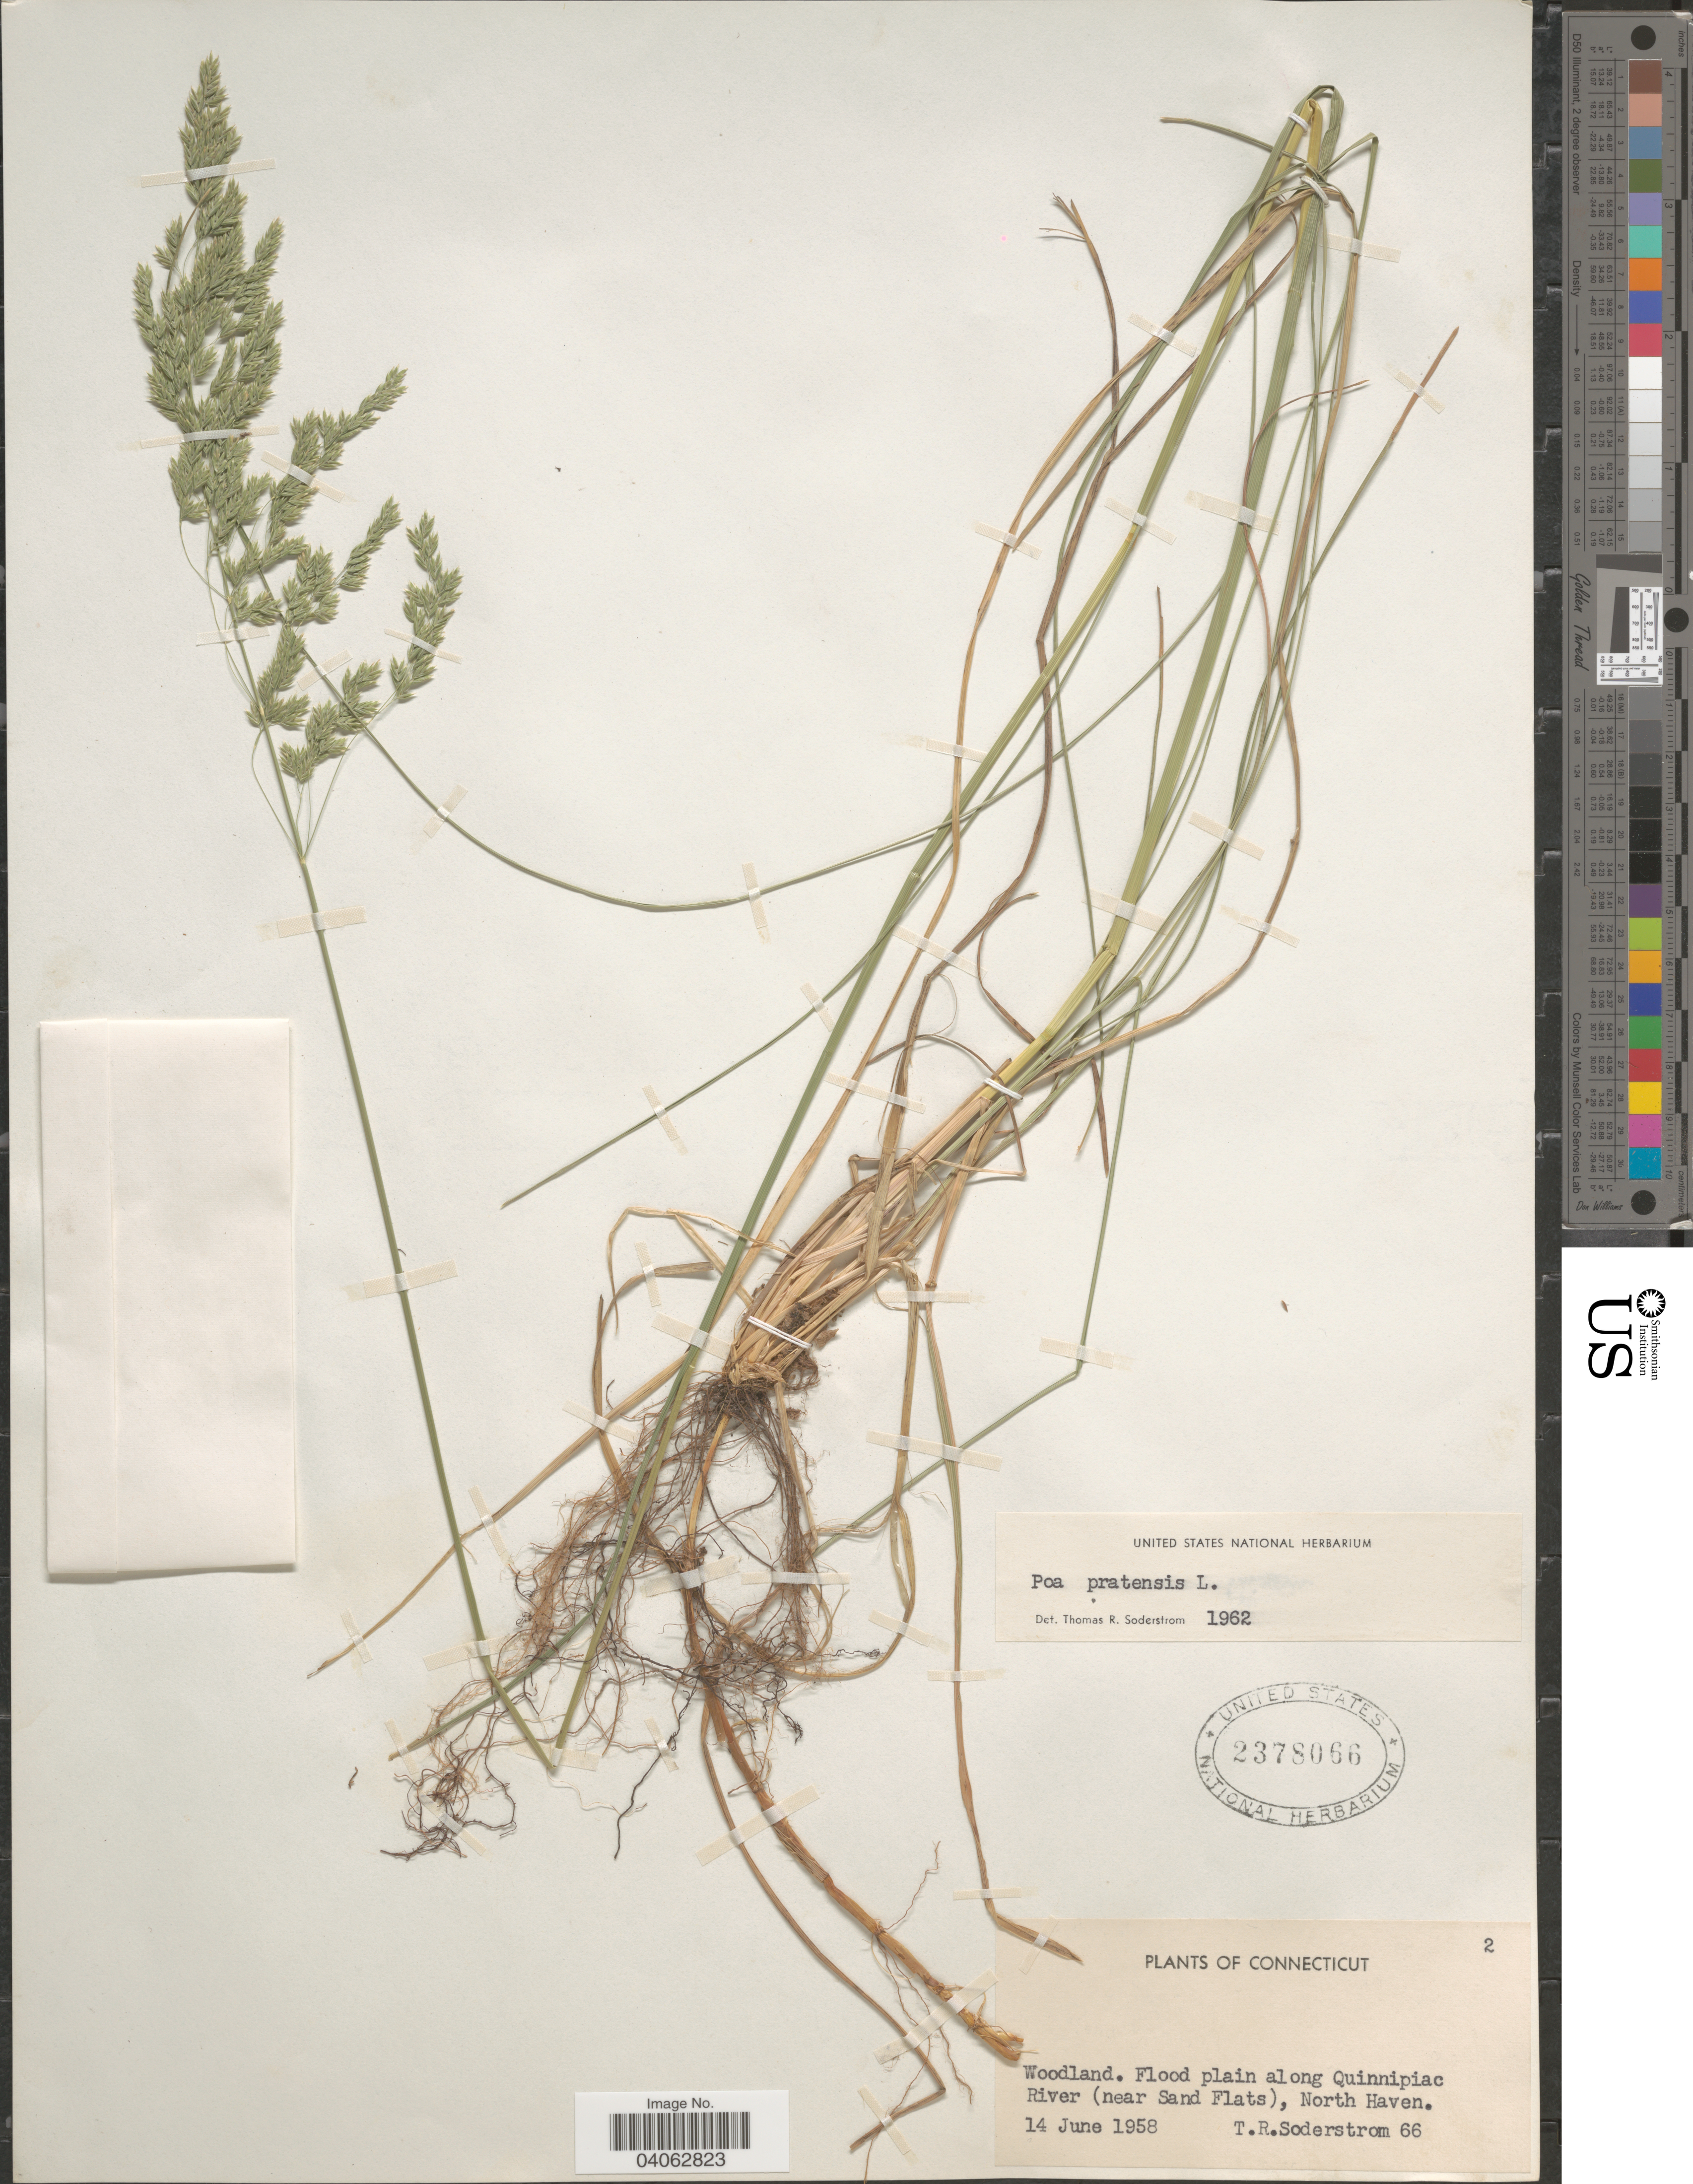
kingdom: Plantae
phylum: Tracheophyta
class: Liliopsida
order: Poales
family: Poaceae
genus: Poa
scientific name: Poa pratensis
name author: L.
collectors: T. R. Soderstrom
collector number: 66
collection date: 1958-06-14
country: United States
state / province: Connecticut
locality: Flood plain along Quinnipiac River (near Sand Flats), North Haven.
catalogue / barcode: US 2378066